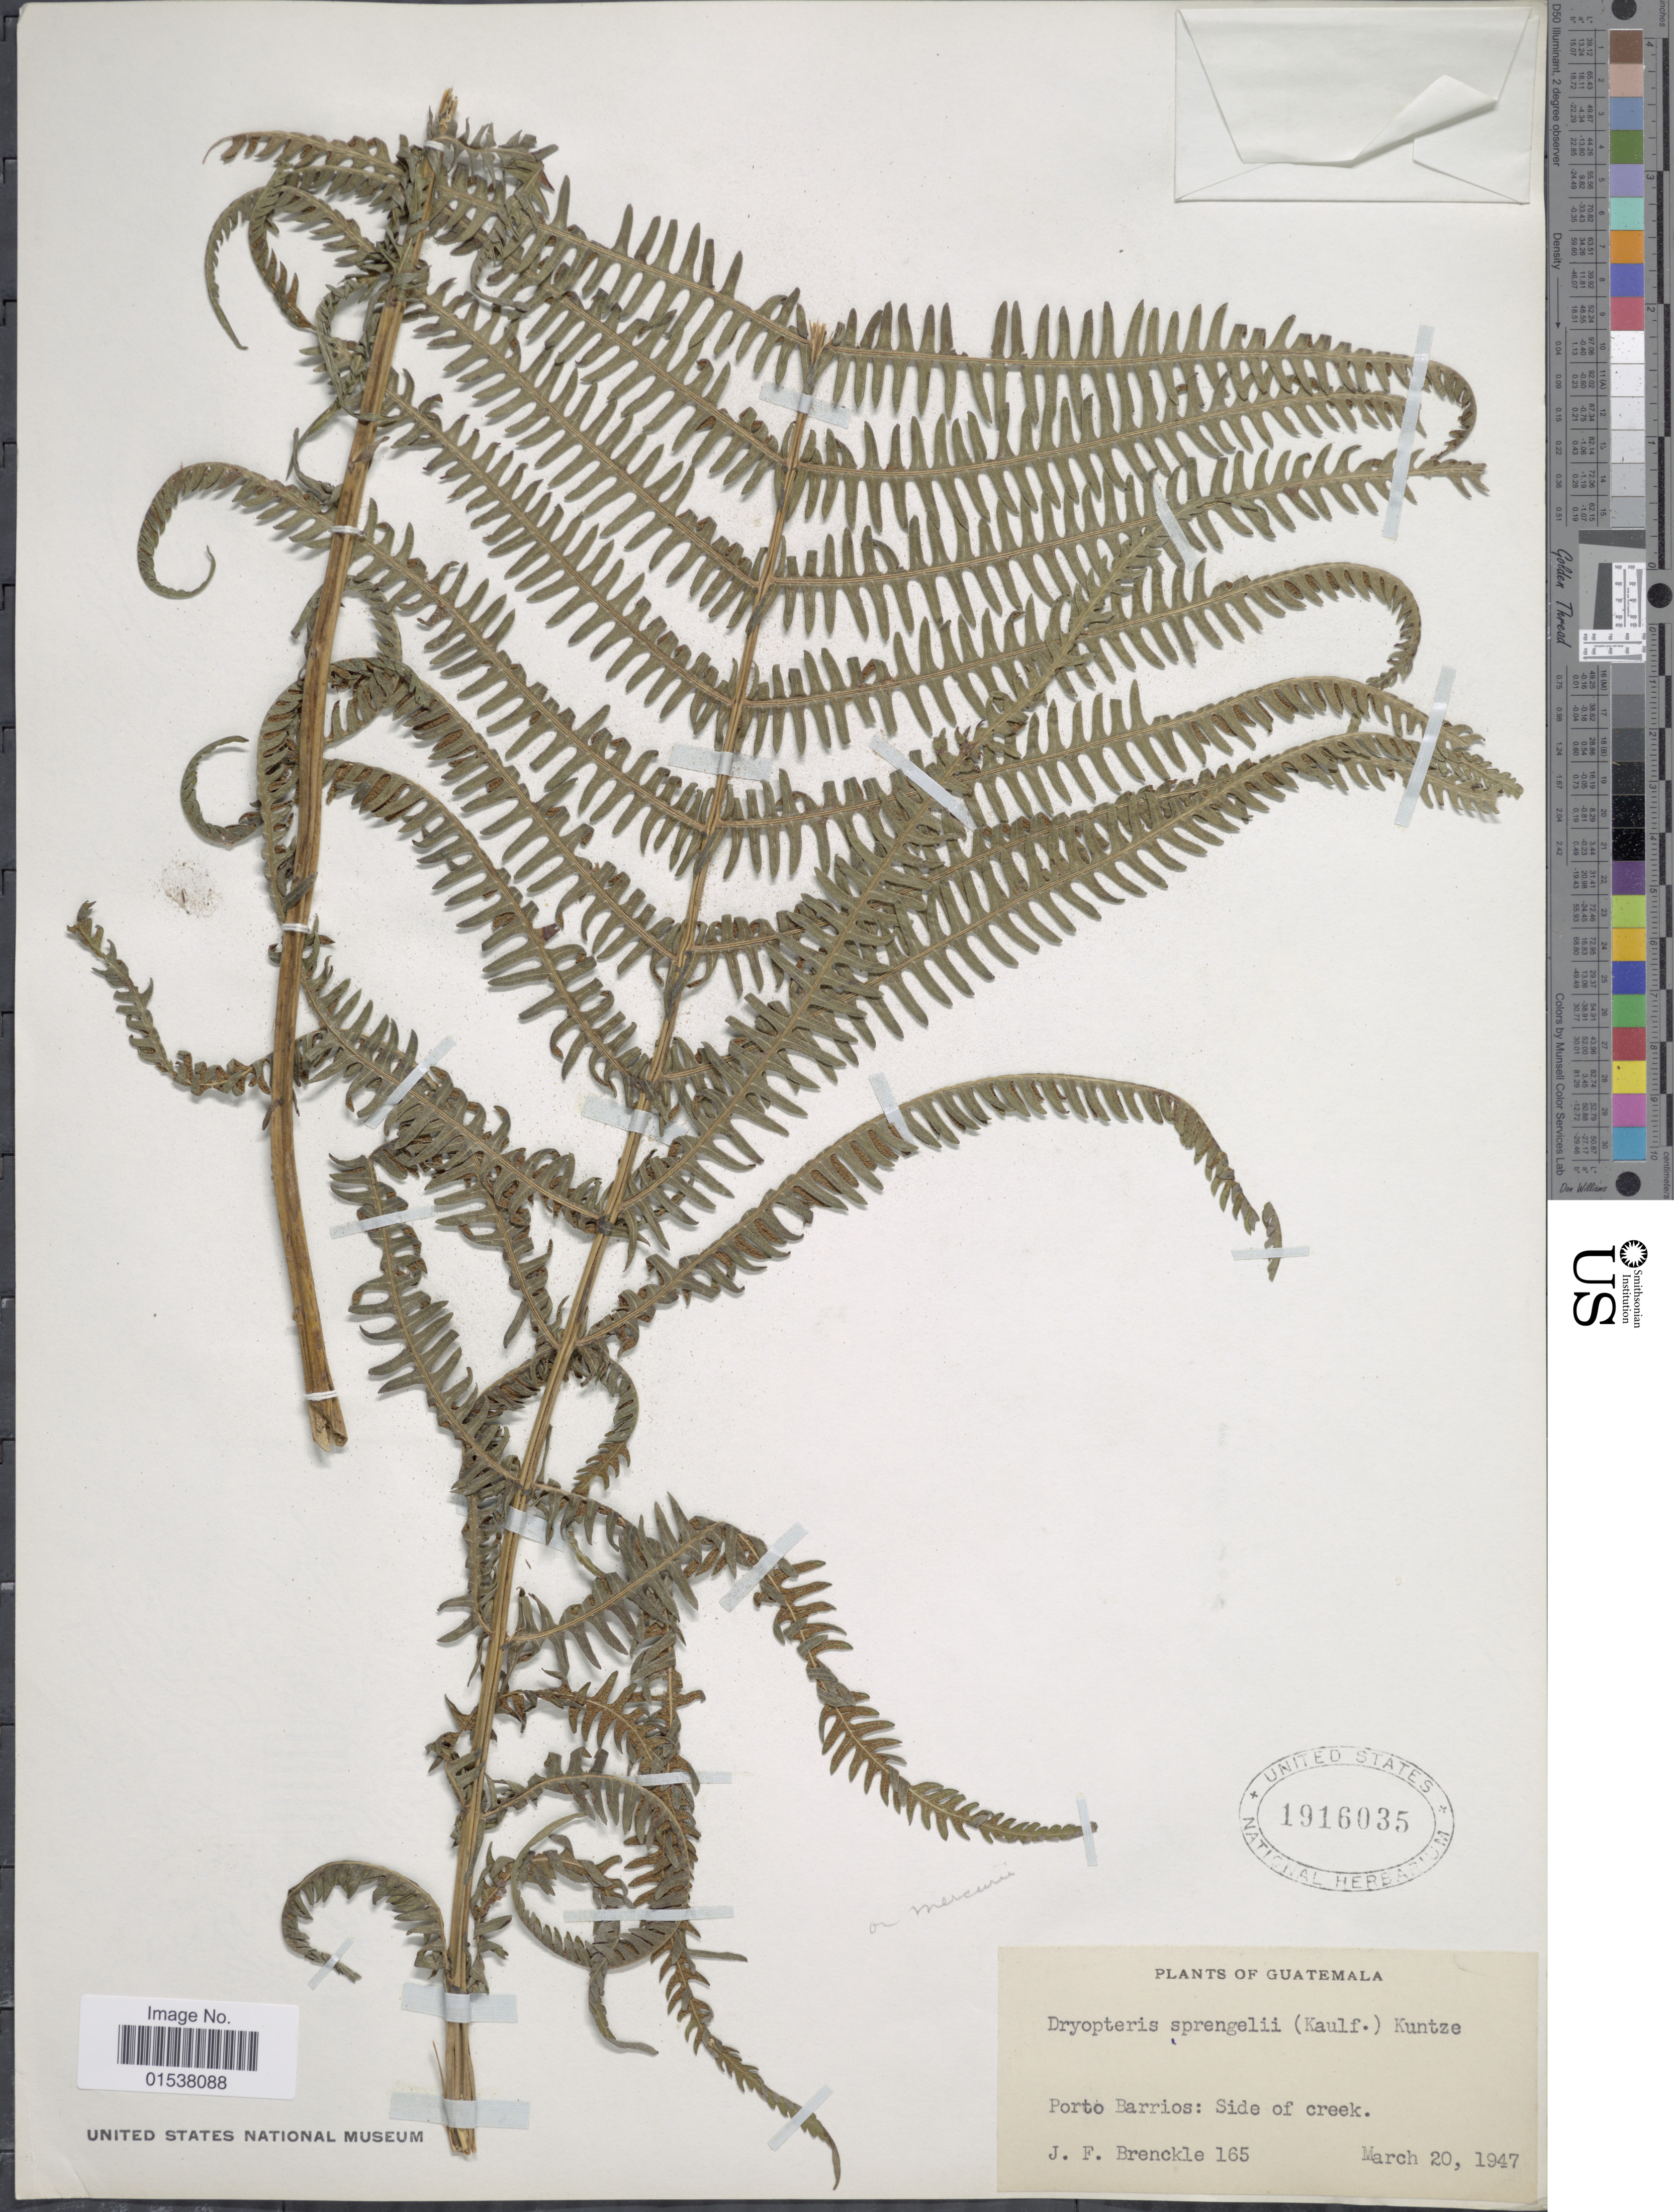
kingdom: Plantae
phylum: Tracheophyta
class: Polypodiopsida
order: Polypodiales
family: Thelypteridaceae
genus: Amauropelta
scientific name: Amauropelta balbisii (Spreng.) comb. nov., ined. 2015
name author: (Spreng.)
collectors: J. Brenckle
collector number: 165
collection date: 1947-03-20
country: Guatemala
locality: Porto Barrios: Side of Creek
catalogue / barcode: US 1916035